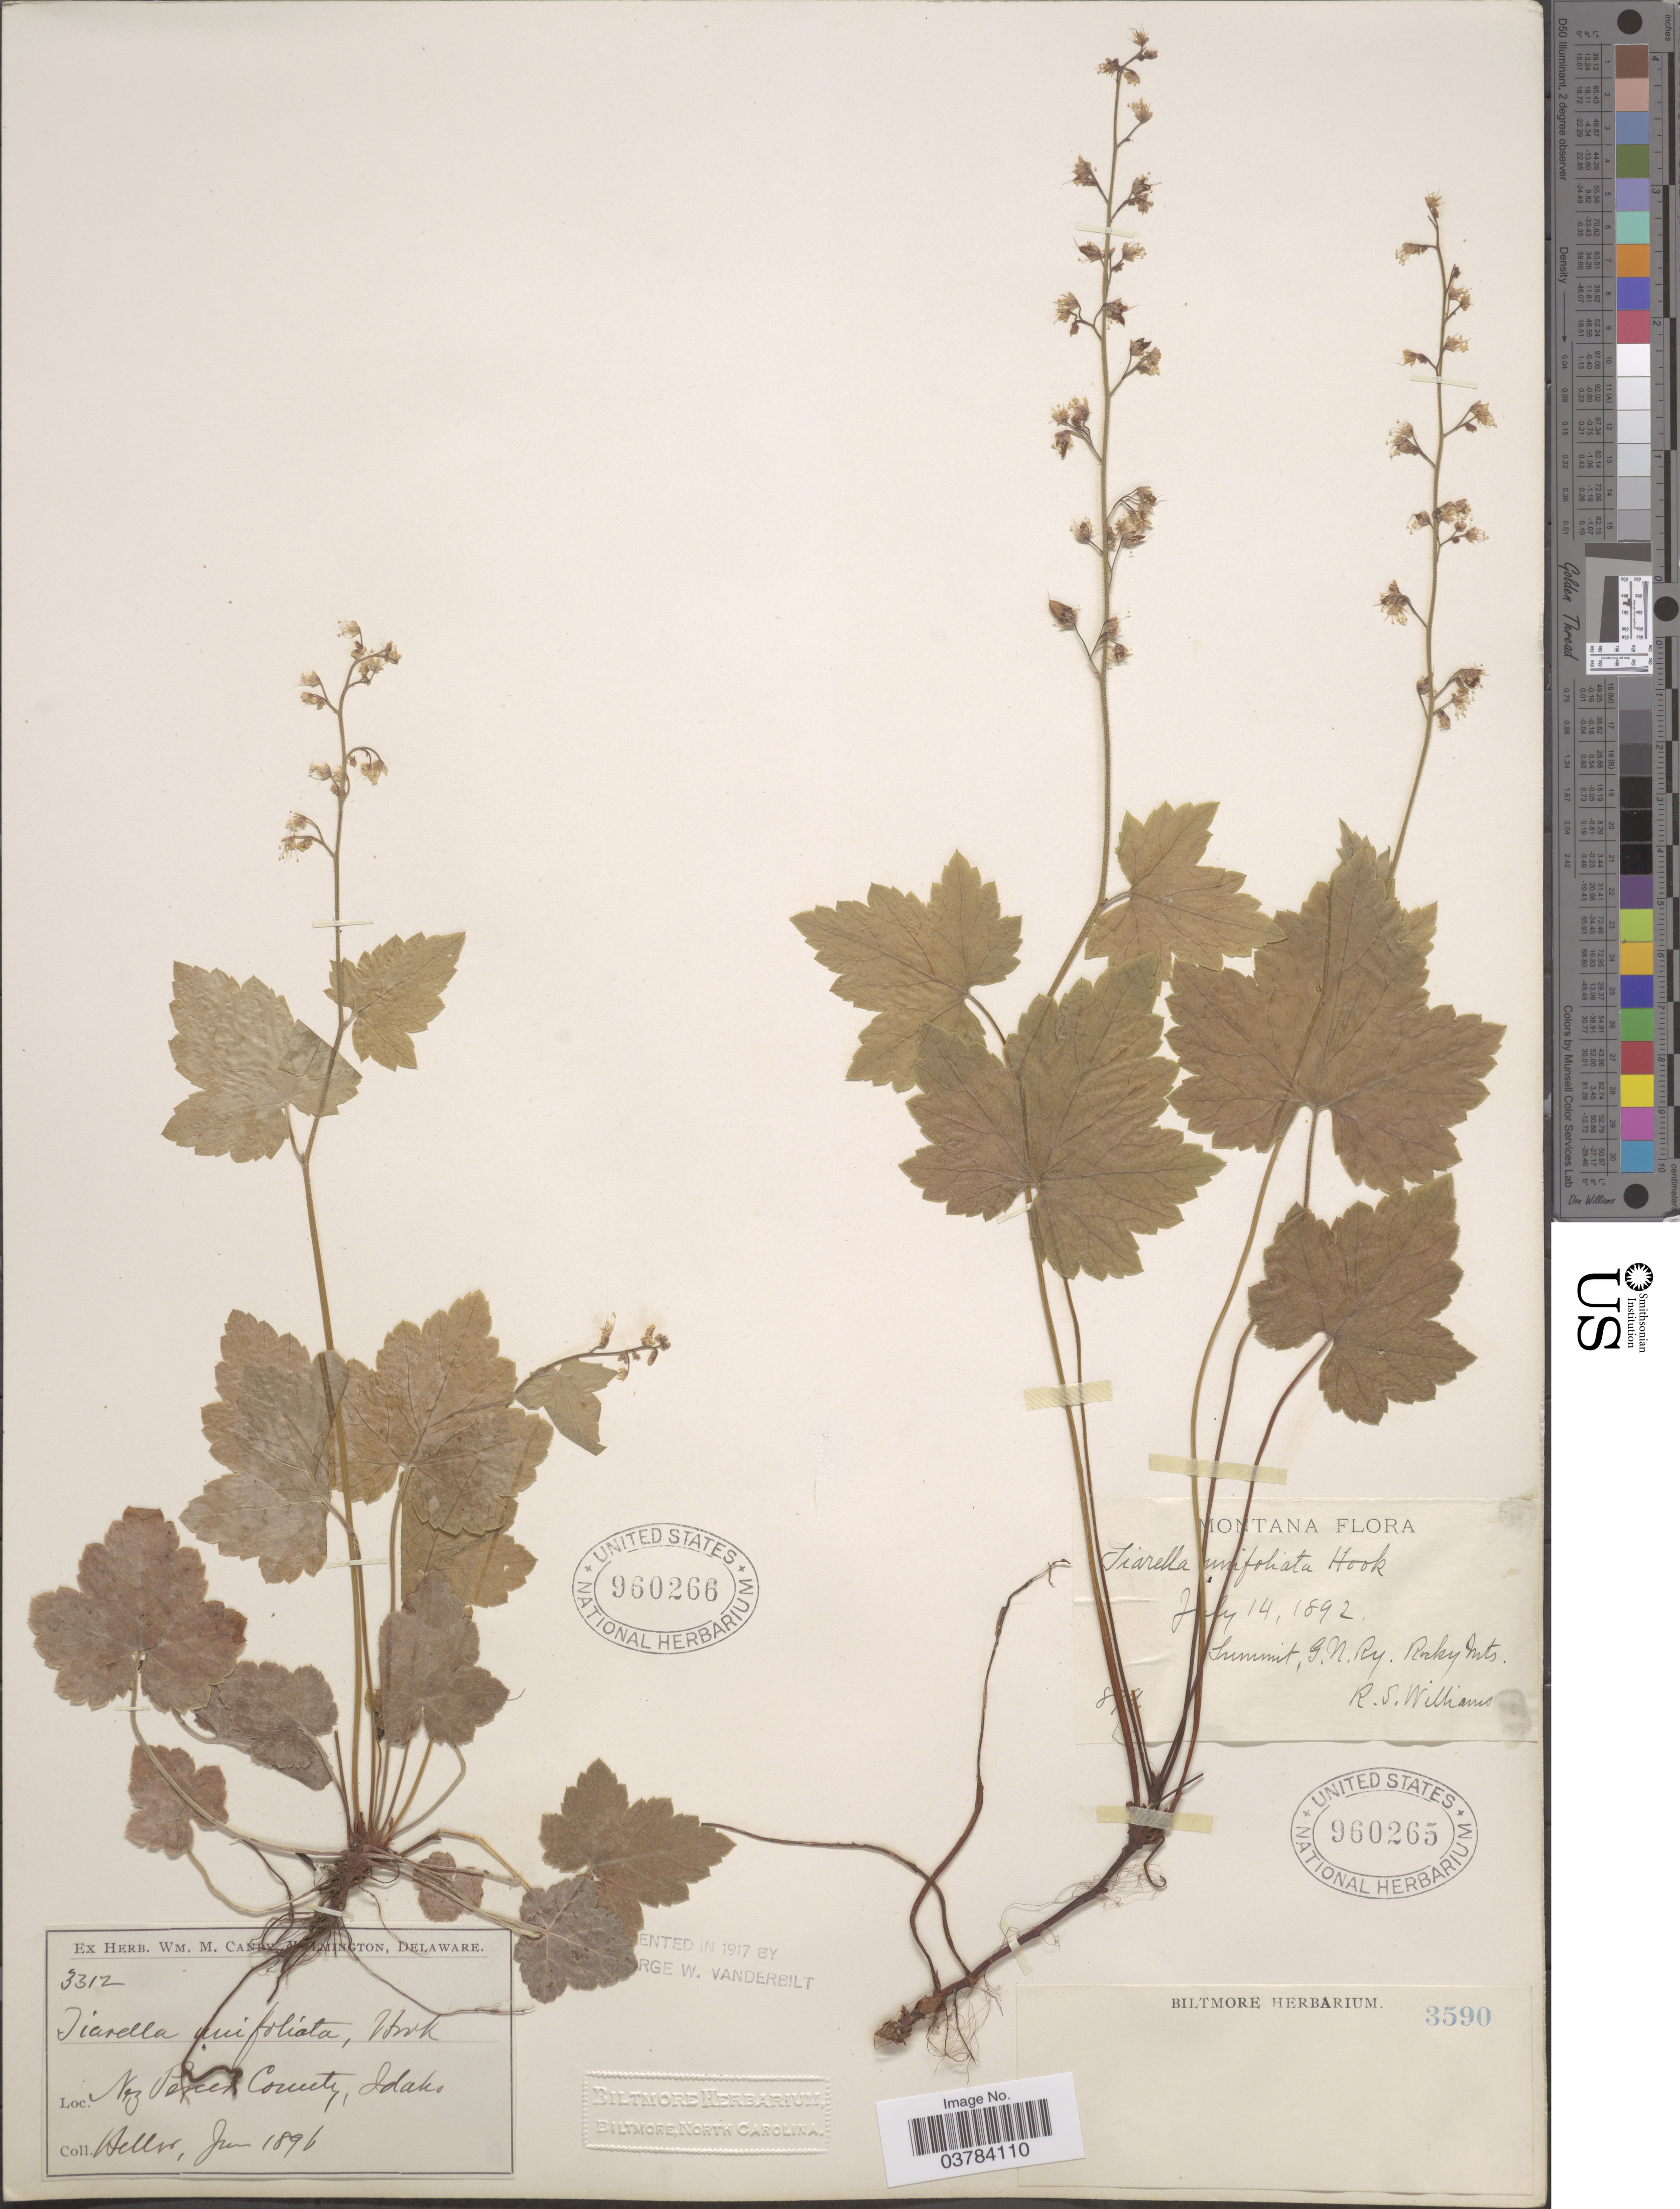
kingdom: Plantae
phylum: Tracheophyta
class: Magnoliopsida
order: Saxifragales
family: Saxifragaceae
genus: Tiarella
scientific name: Tiarella unifoliata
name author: Hook.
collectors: -- Heller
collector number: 3312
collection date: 1896-06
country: United States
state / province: Idaho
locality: Nez Perces County.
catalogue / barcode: US 960266